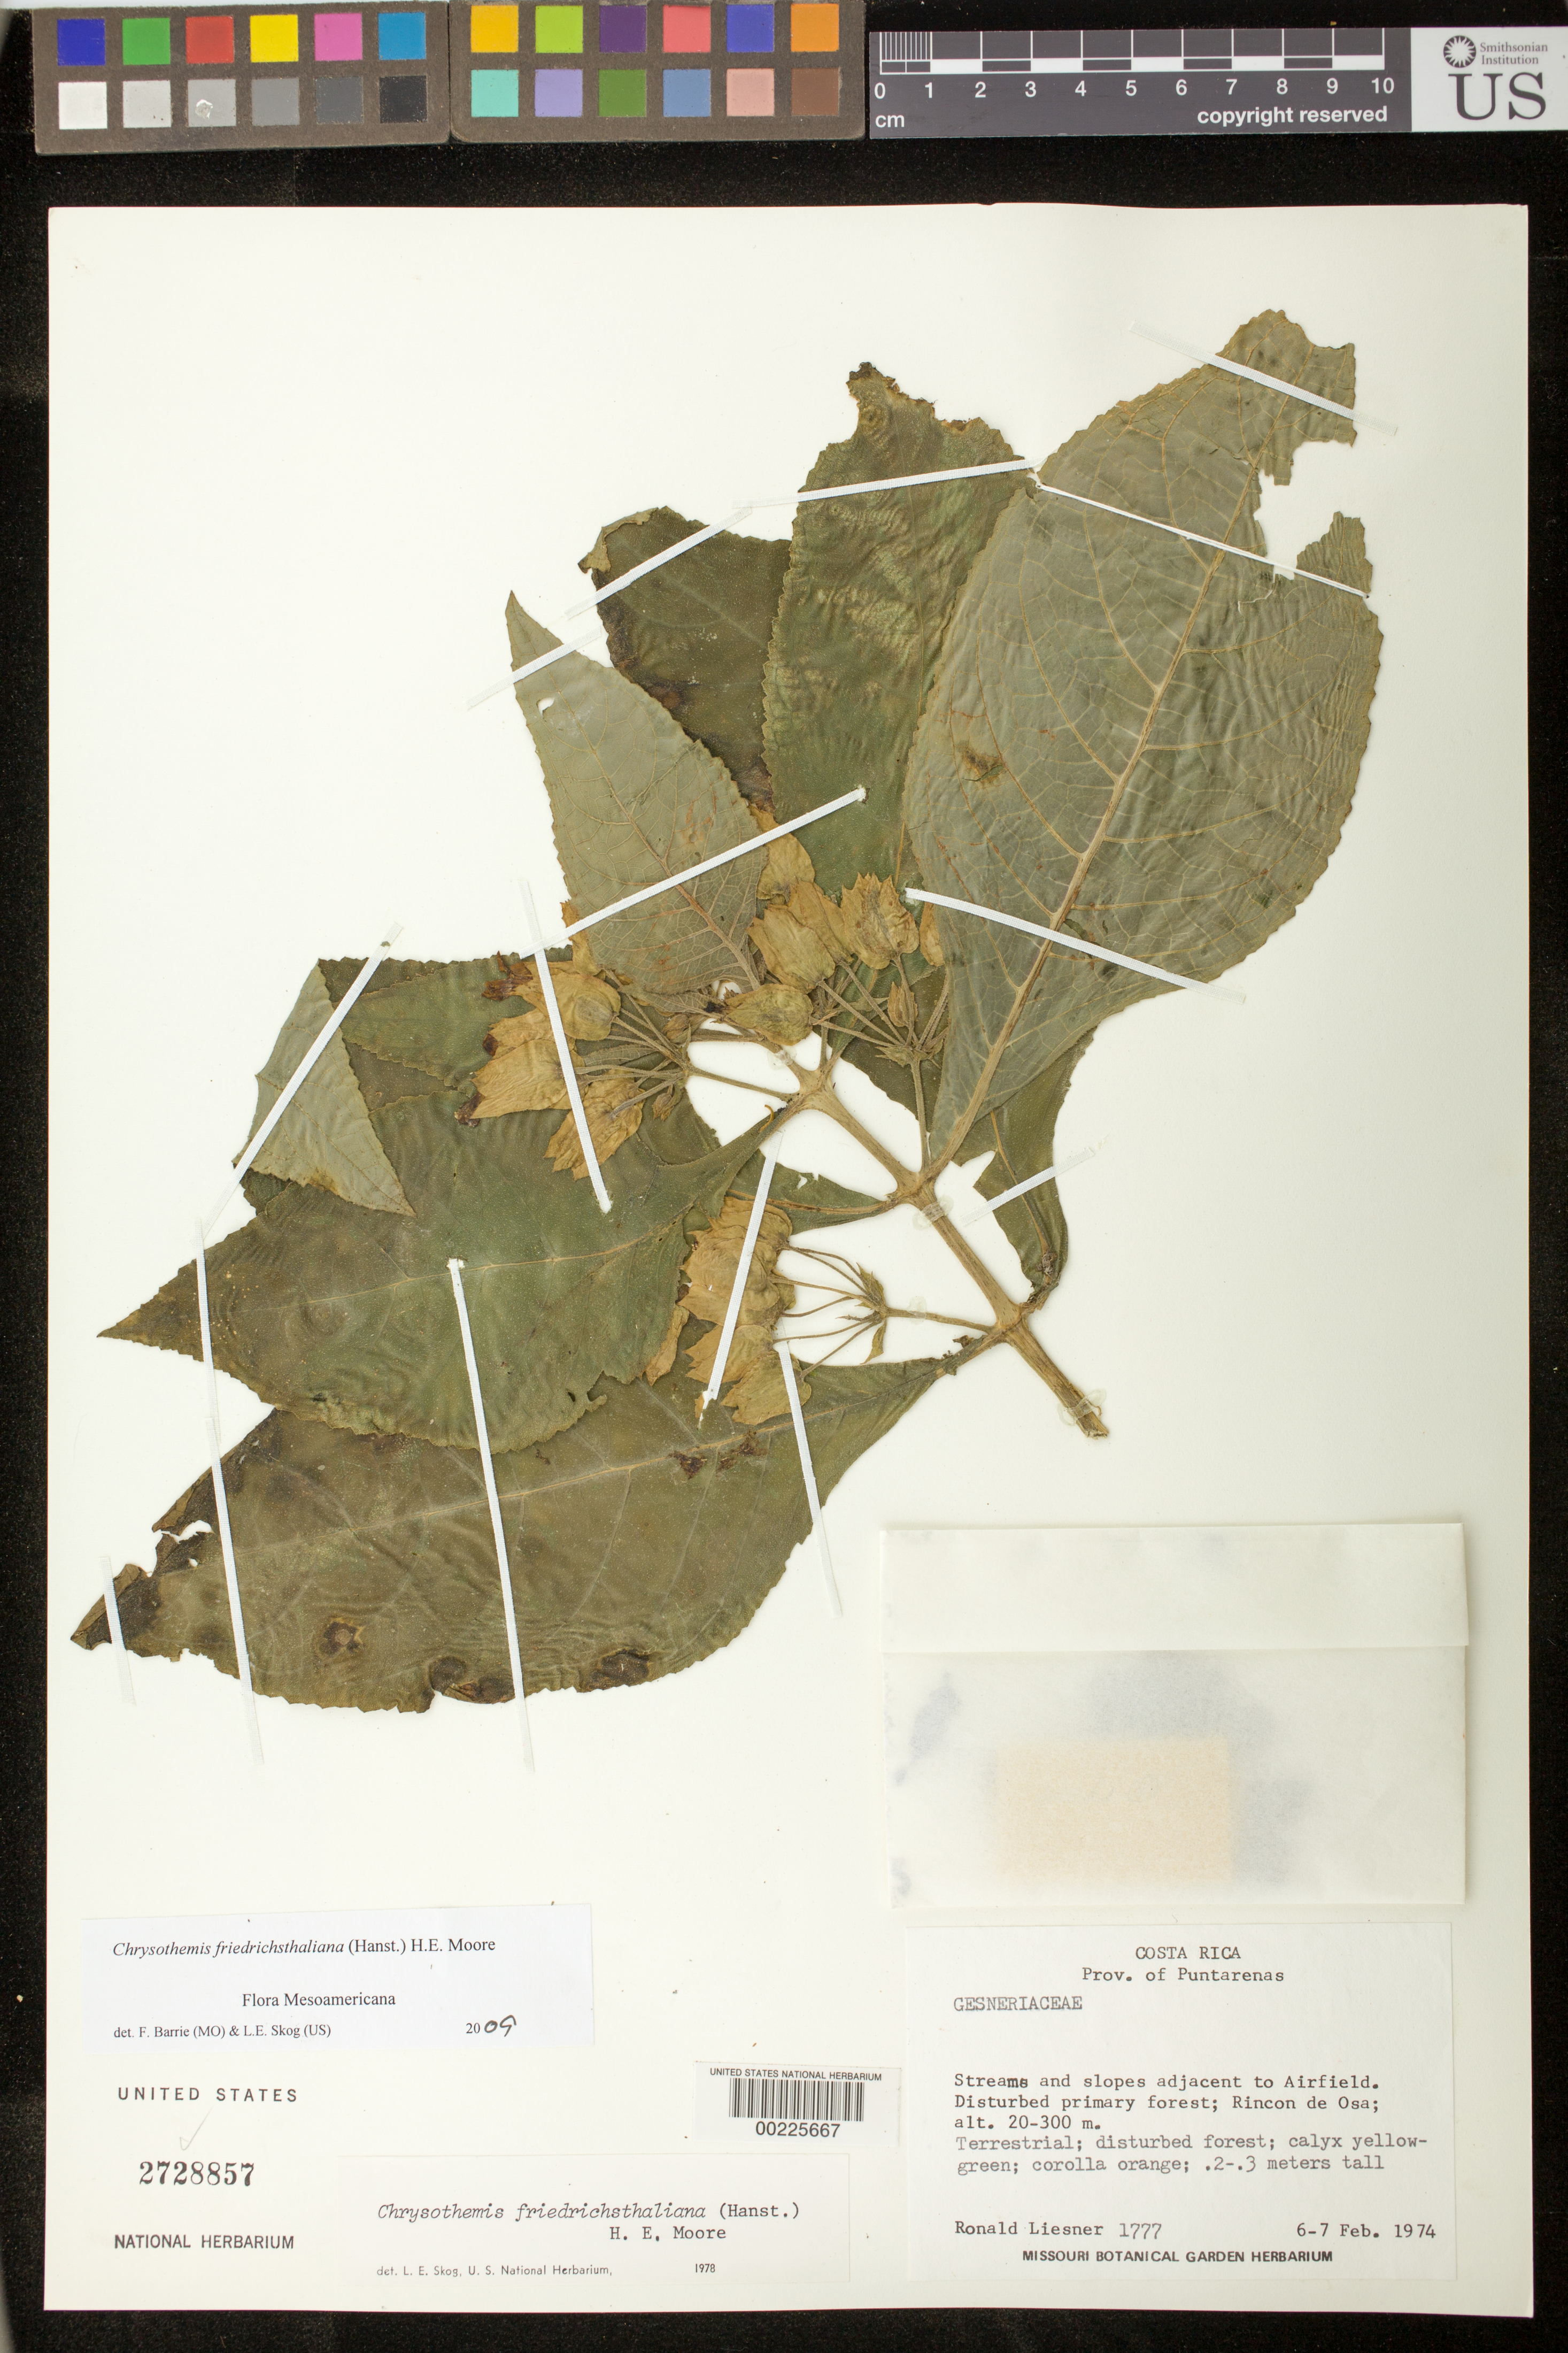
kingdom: Plantae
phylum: Tracheophyta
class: Magnoliopsida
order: Lamiales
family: Gesneriaceae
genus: Chrysothemis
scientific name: Chrysothemis friedrichsthaliana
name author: (Hanst.) H.E. Moore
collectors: R. L. Liesner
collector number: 1777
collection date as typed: Feb 1974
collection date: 1974-02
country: Costa Rica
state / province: Puntarenas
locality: Stream and slopes adjacent to airfield, Rincon de Osa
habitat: Disturbed primary forest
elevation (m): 20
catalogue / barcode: US 2728857